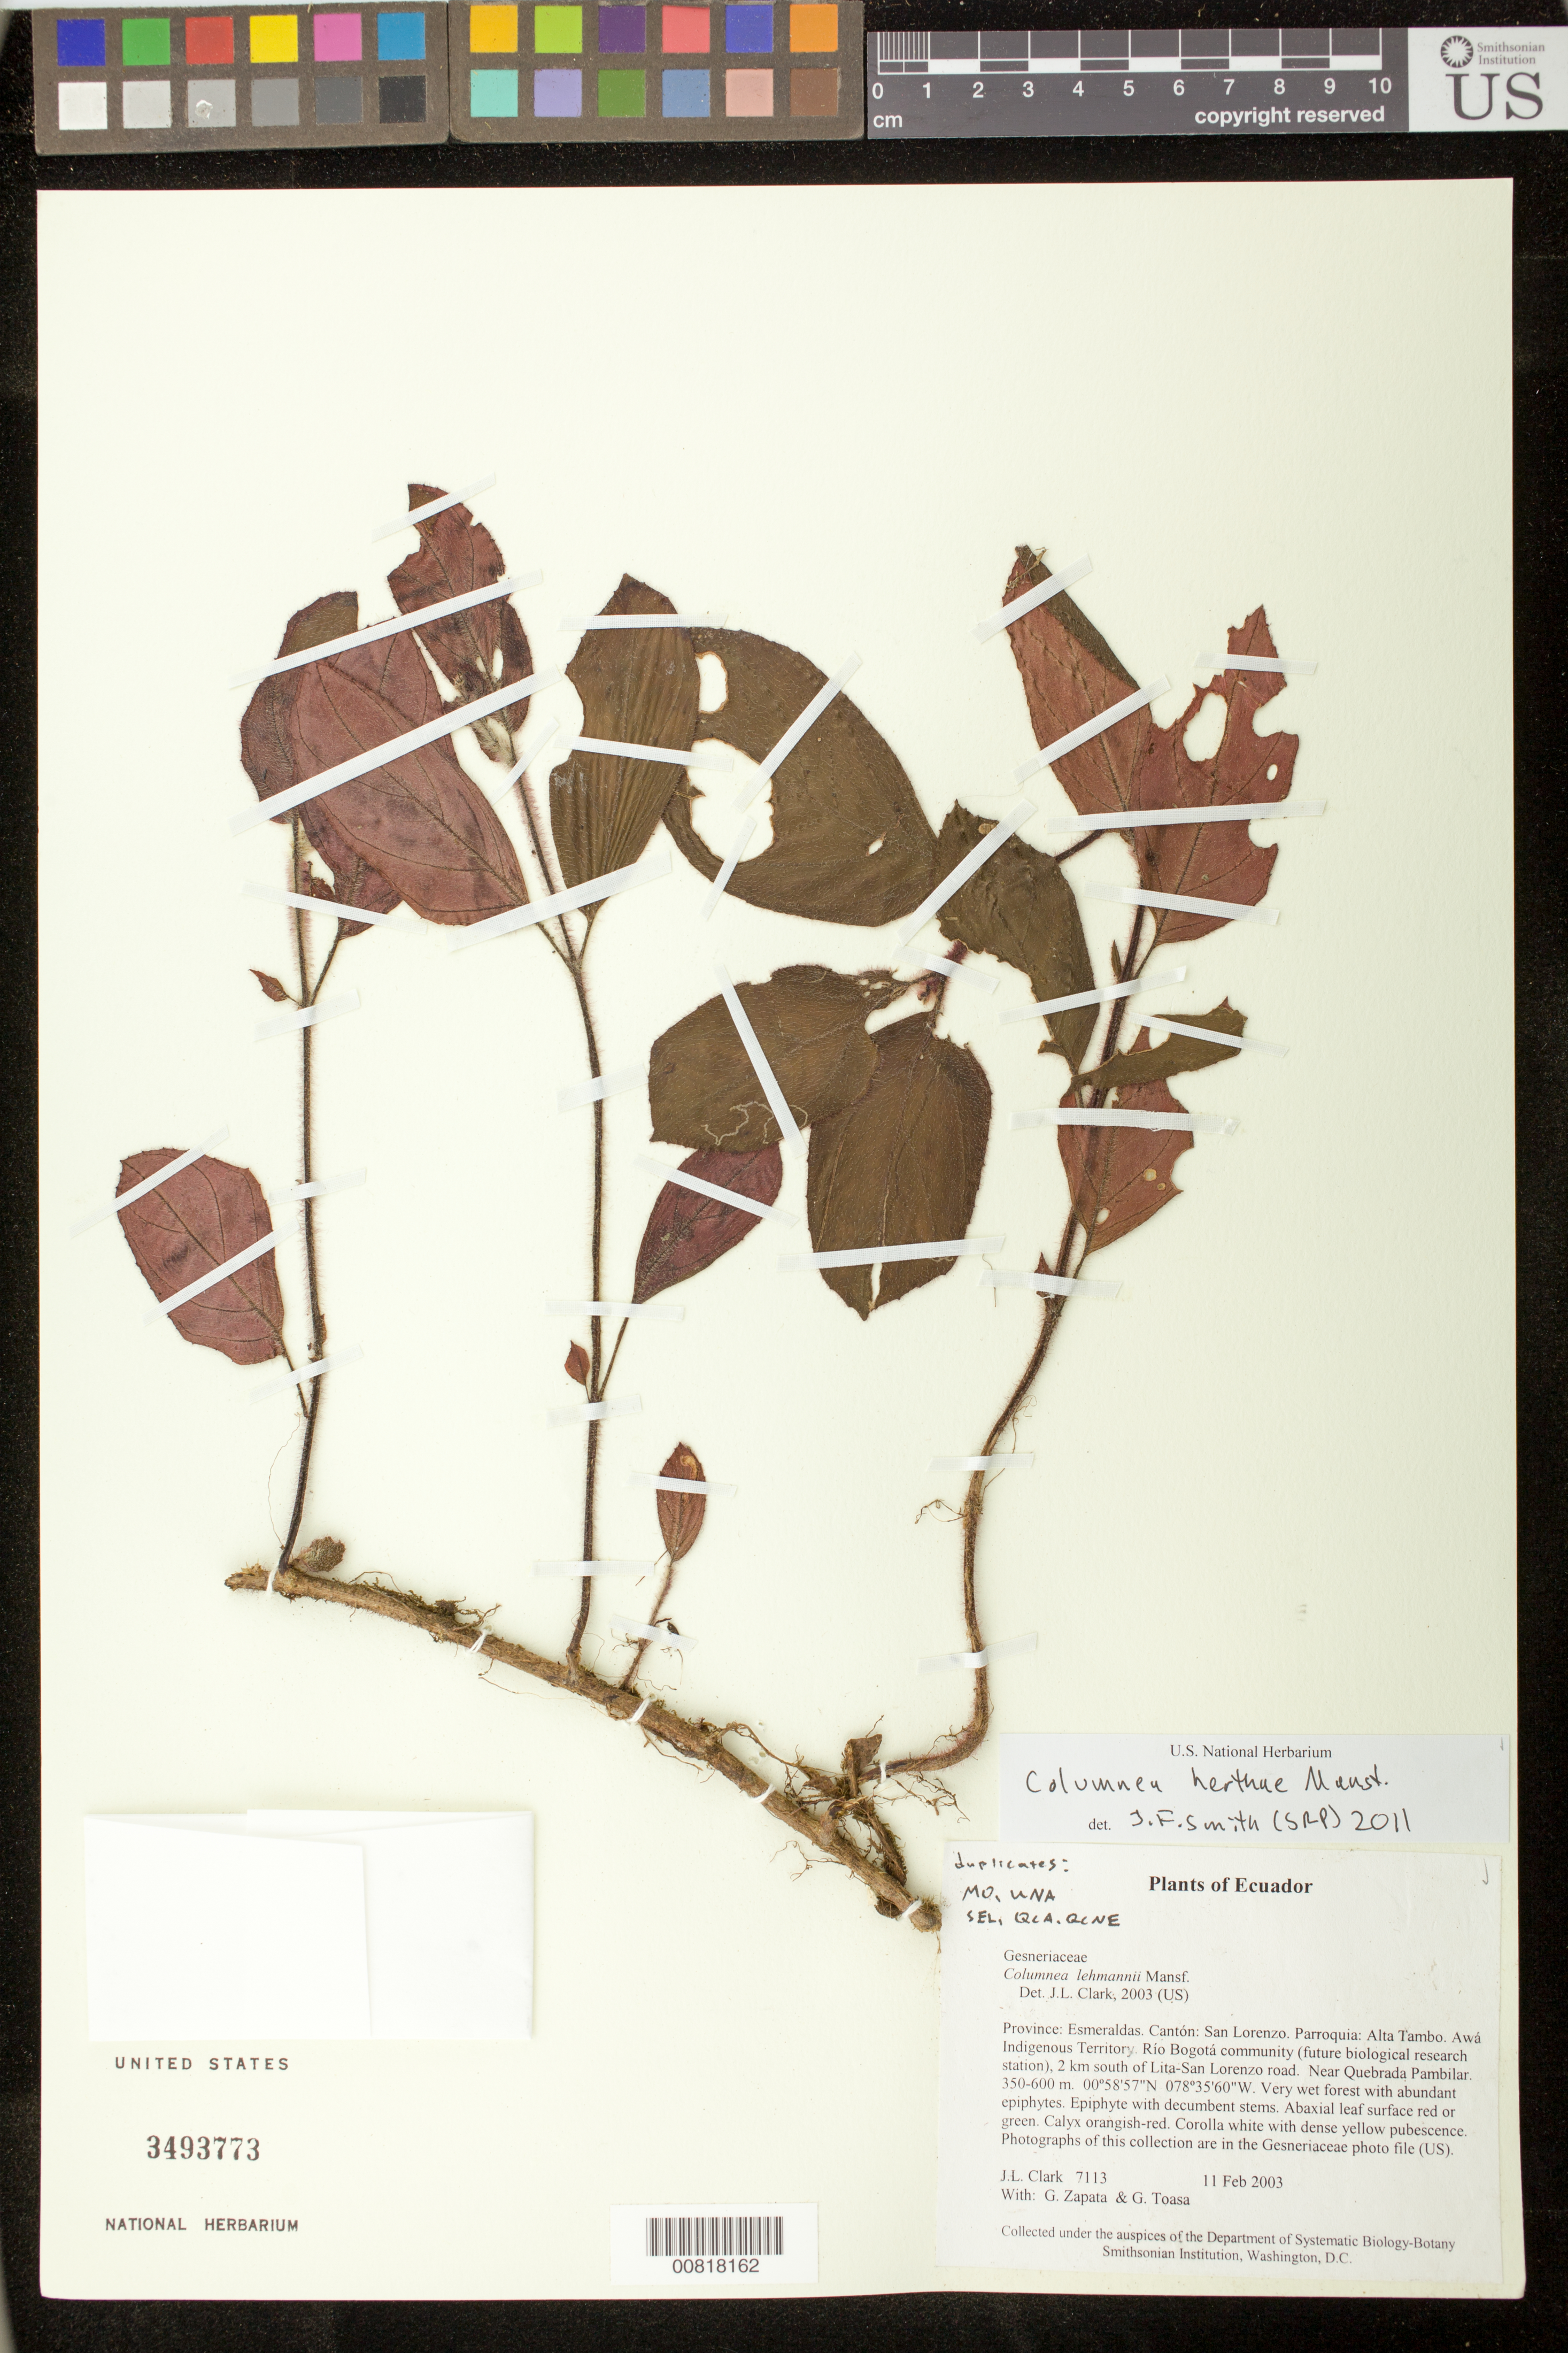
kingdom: Plantae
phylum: Tracheophyta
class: Magnoliopsida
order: Lamiales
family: Gesneriaceae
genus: Columnea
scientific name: Columnea herthae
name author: Mansf.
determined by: Smith, J. F.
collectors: J. L. Clark, G. Zapata & G. Toasa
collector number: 7113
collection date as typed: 11 Feb 2003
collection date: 2003-02-11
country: Ecuador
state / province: Esmeraldas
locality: San Lorenzo. Parroquia: Alta Tambo. Awá Indigenous Territory. Río Bogotá community (future biological research station), 2 km south of Lita-San Lorenzo road. Near Quebrada Pambilar.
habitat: Very wet forest with abundant epiphytes.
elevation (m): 350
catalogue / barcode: US 3493773